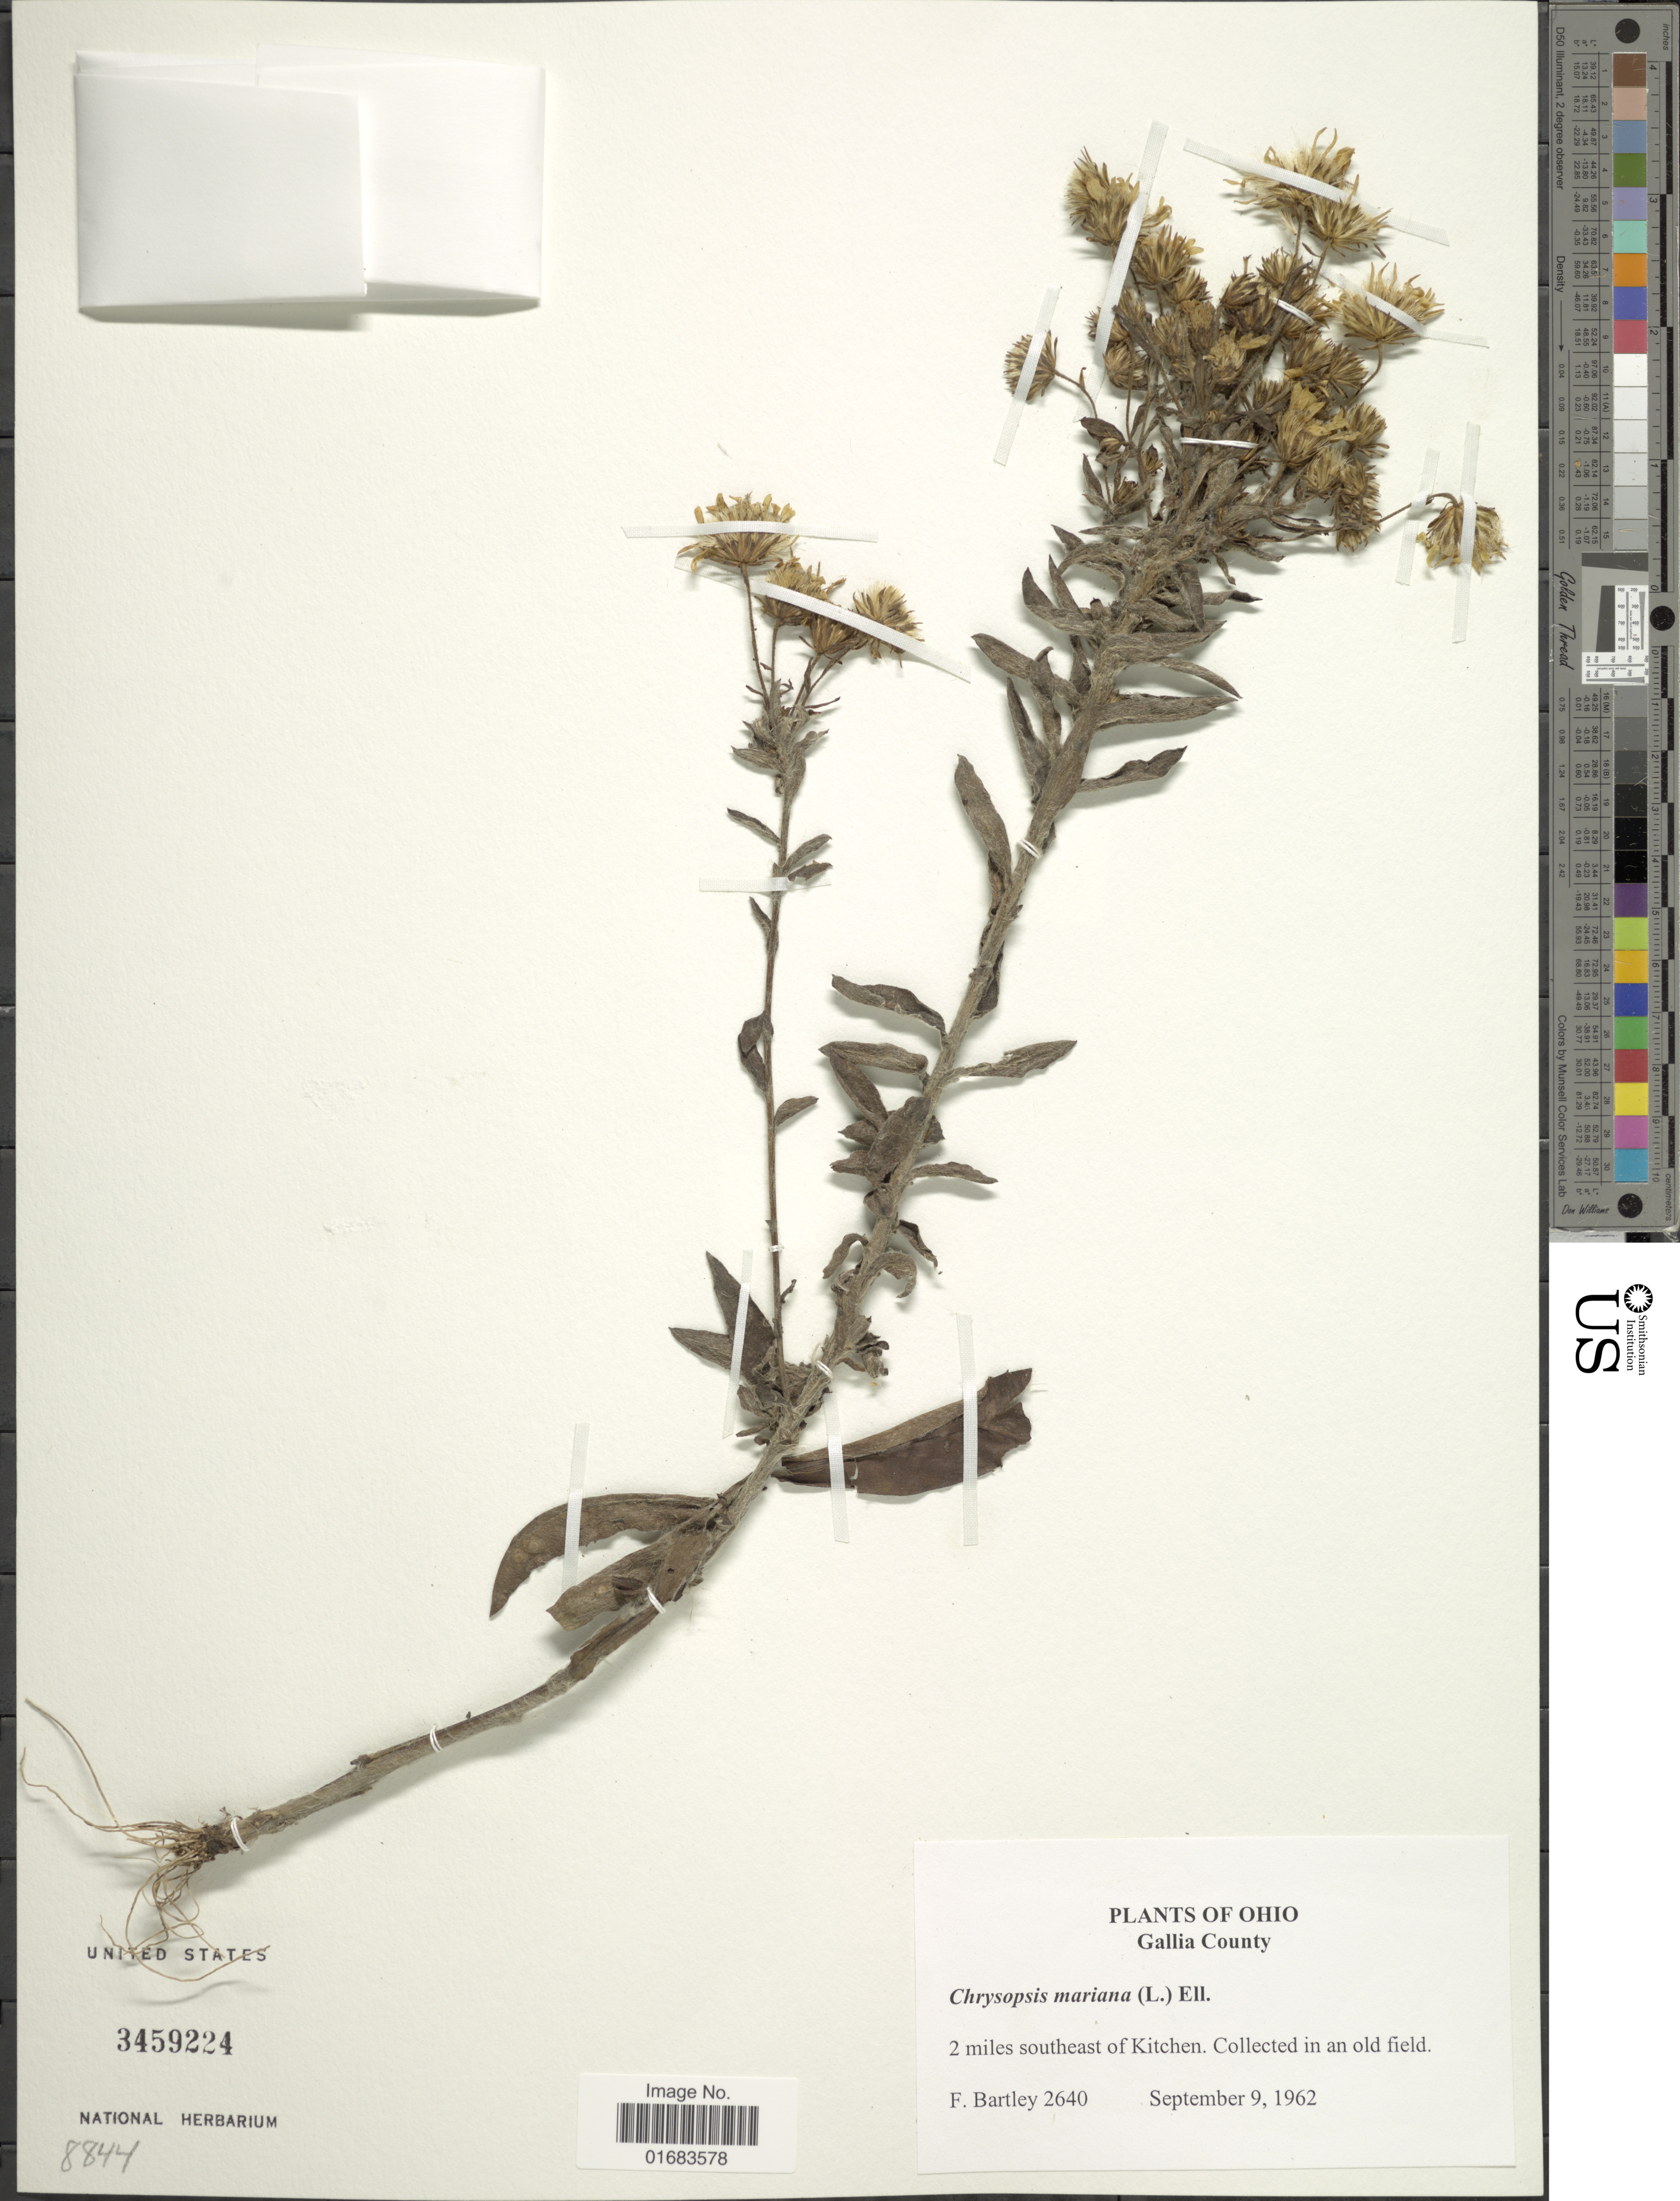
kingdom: Plantae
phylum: Tracheophyta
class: Magnoliopsida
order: Asterales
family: Asteraceae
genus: Chrysopsis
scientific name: Chrysopsis mariana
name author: (L.) Elliott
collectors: F. Bartley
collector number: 2640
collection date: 1962-09-09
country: United States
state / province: Ohio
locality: Gallia County, 2 miles southeast of Kitchen.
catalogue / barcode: US 3459224